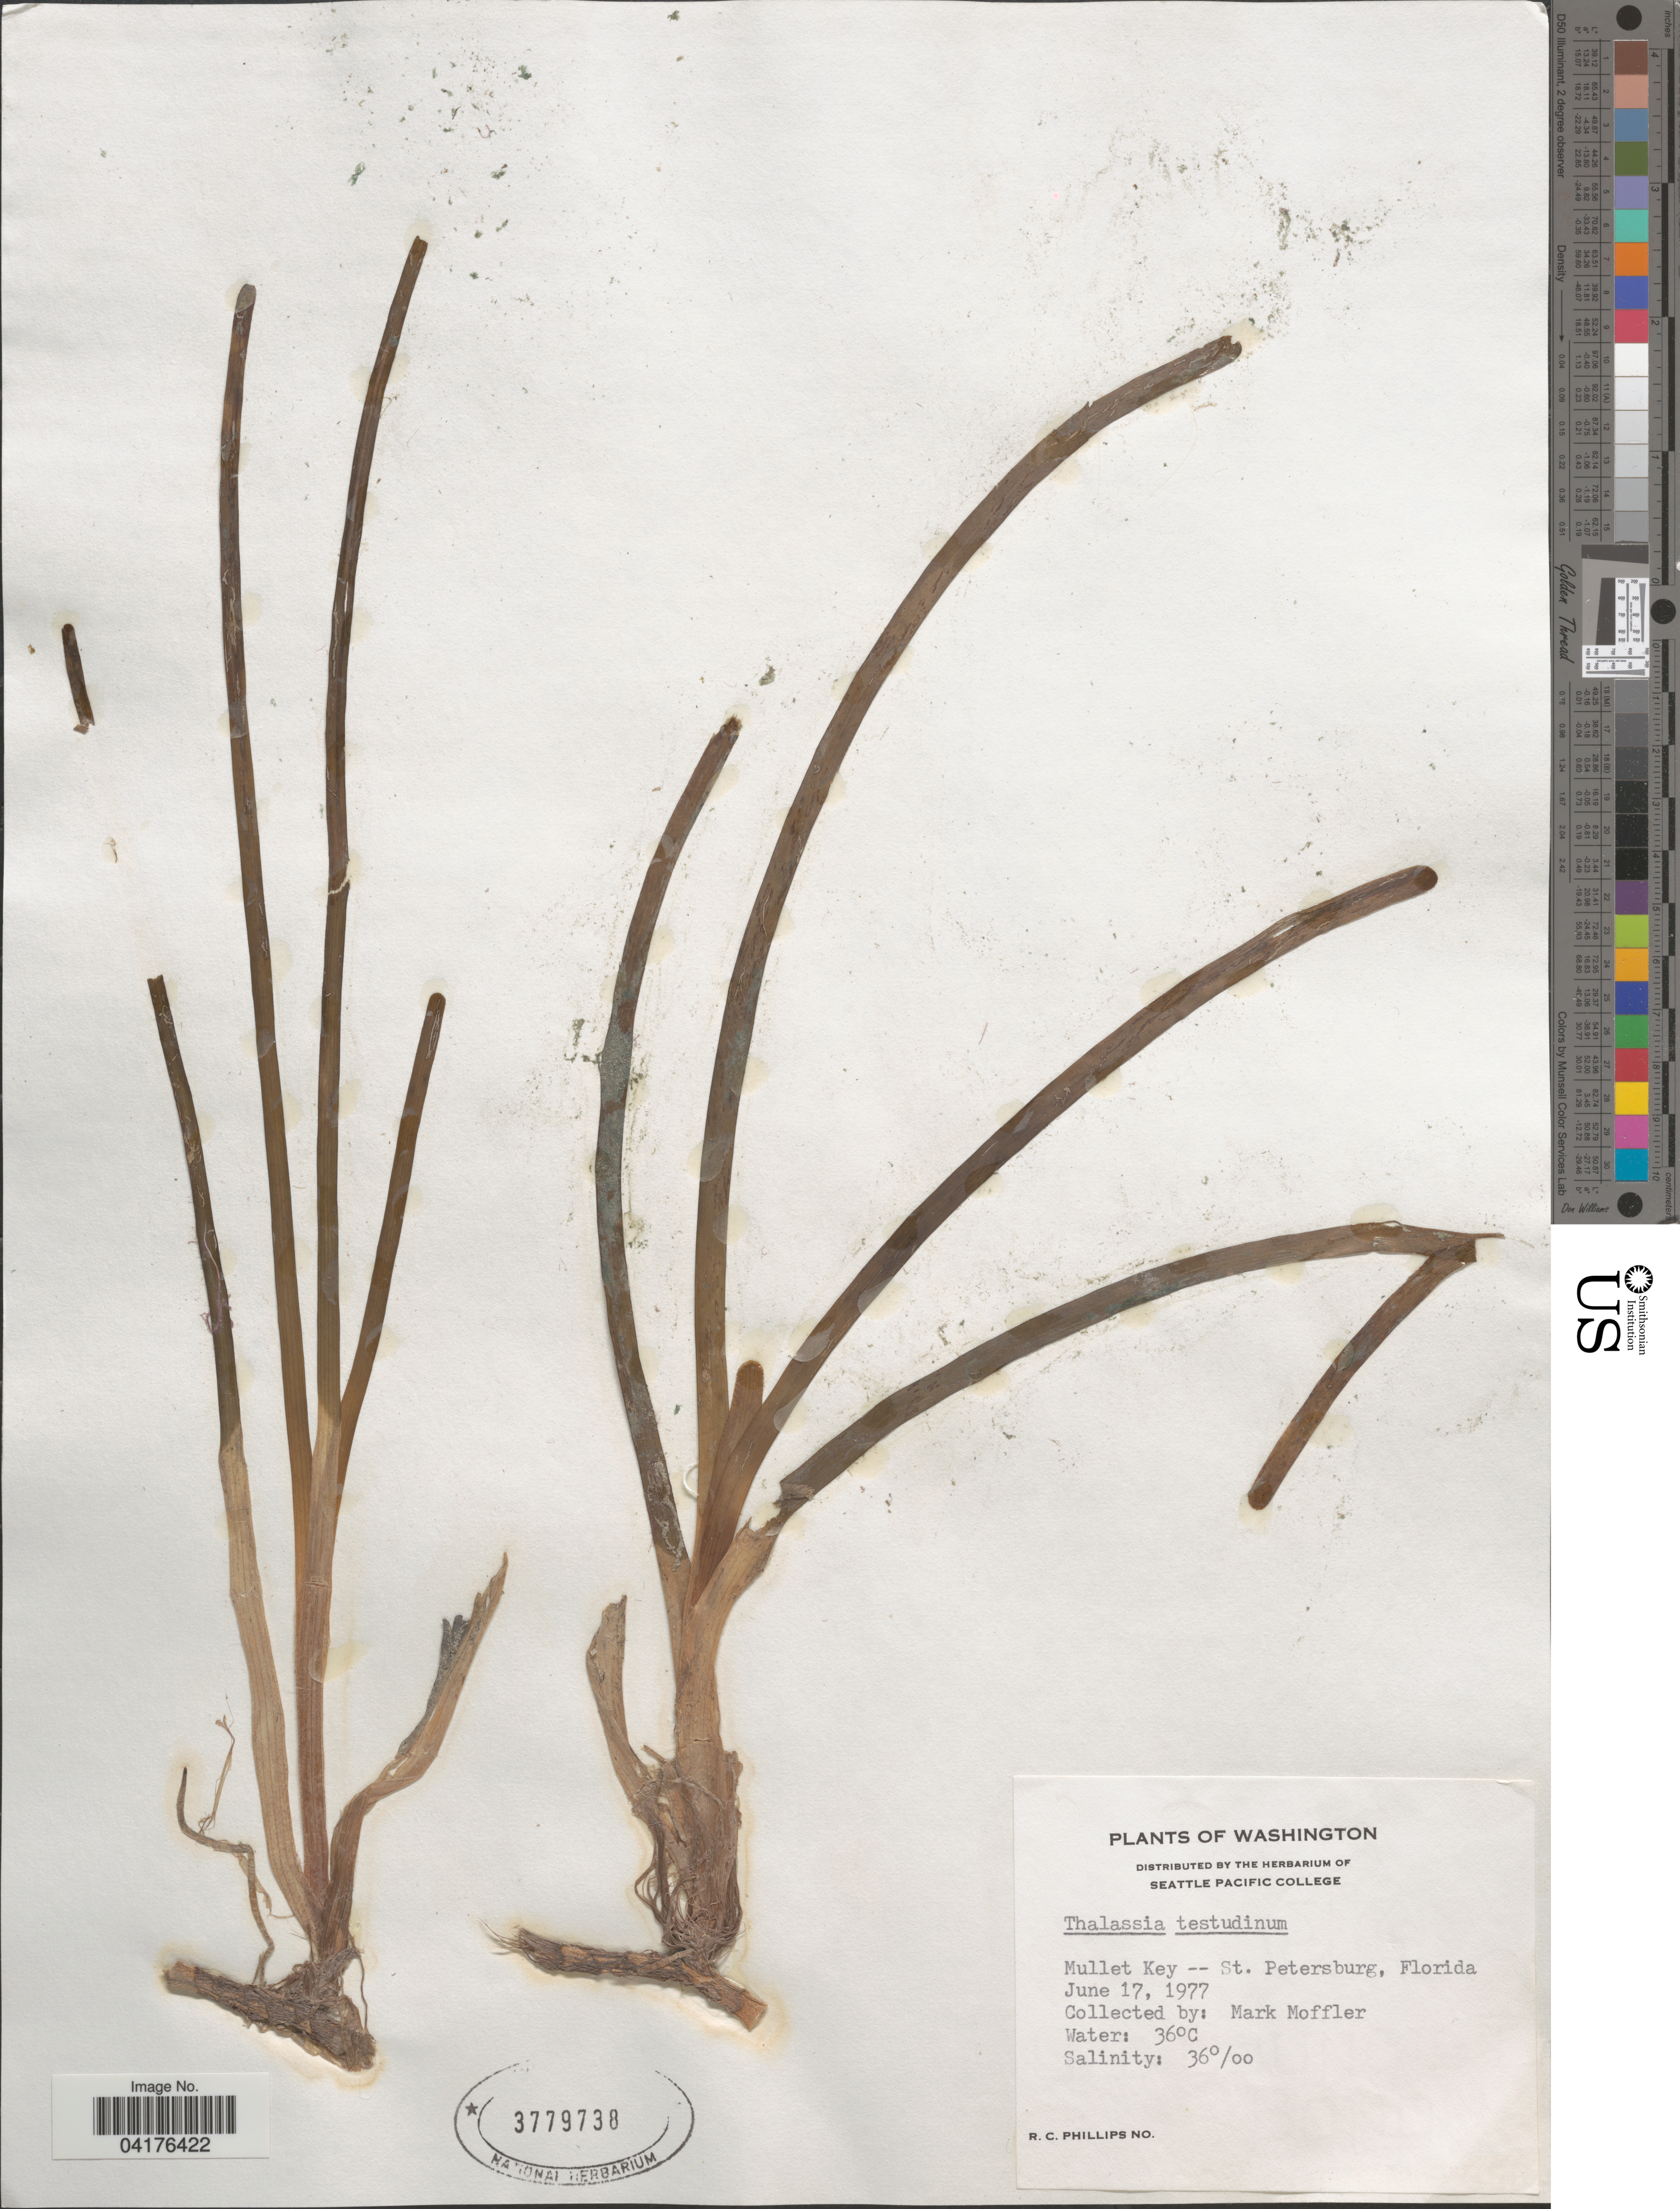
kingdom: Plantae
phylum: Tracheophyta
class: Liliopsida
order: Alismatales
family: Hydrocharitaceae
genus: Thalassia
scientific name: Thalassia testudinum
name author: Banks & Sol. ex K.D. Koenig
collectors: M. Moffler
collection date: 1977-06-17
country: United States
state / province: Florida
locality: Mullet Key -- St. Petersburg.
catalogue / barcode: US 3779738